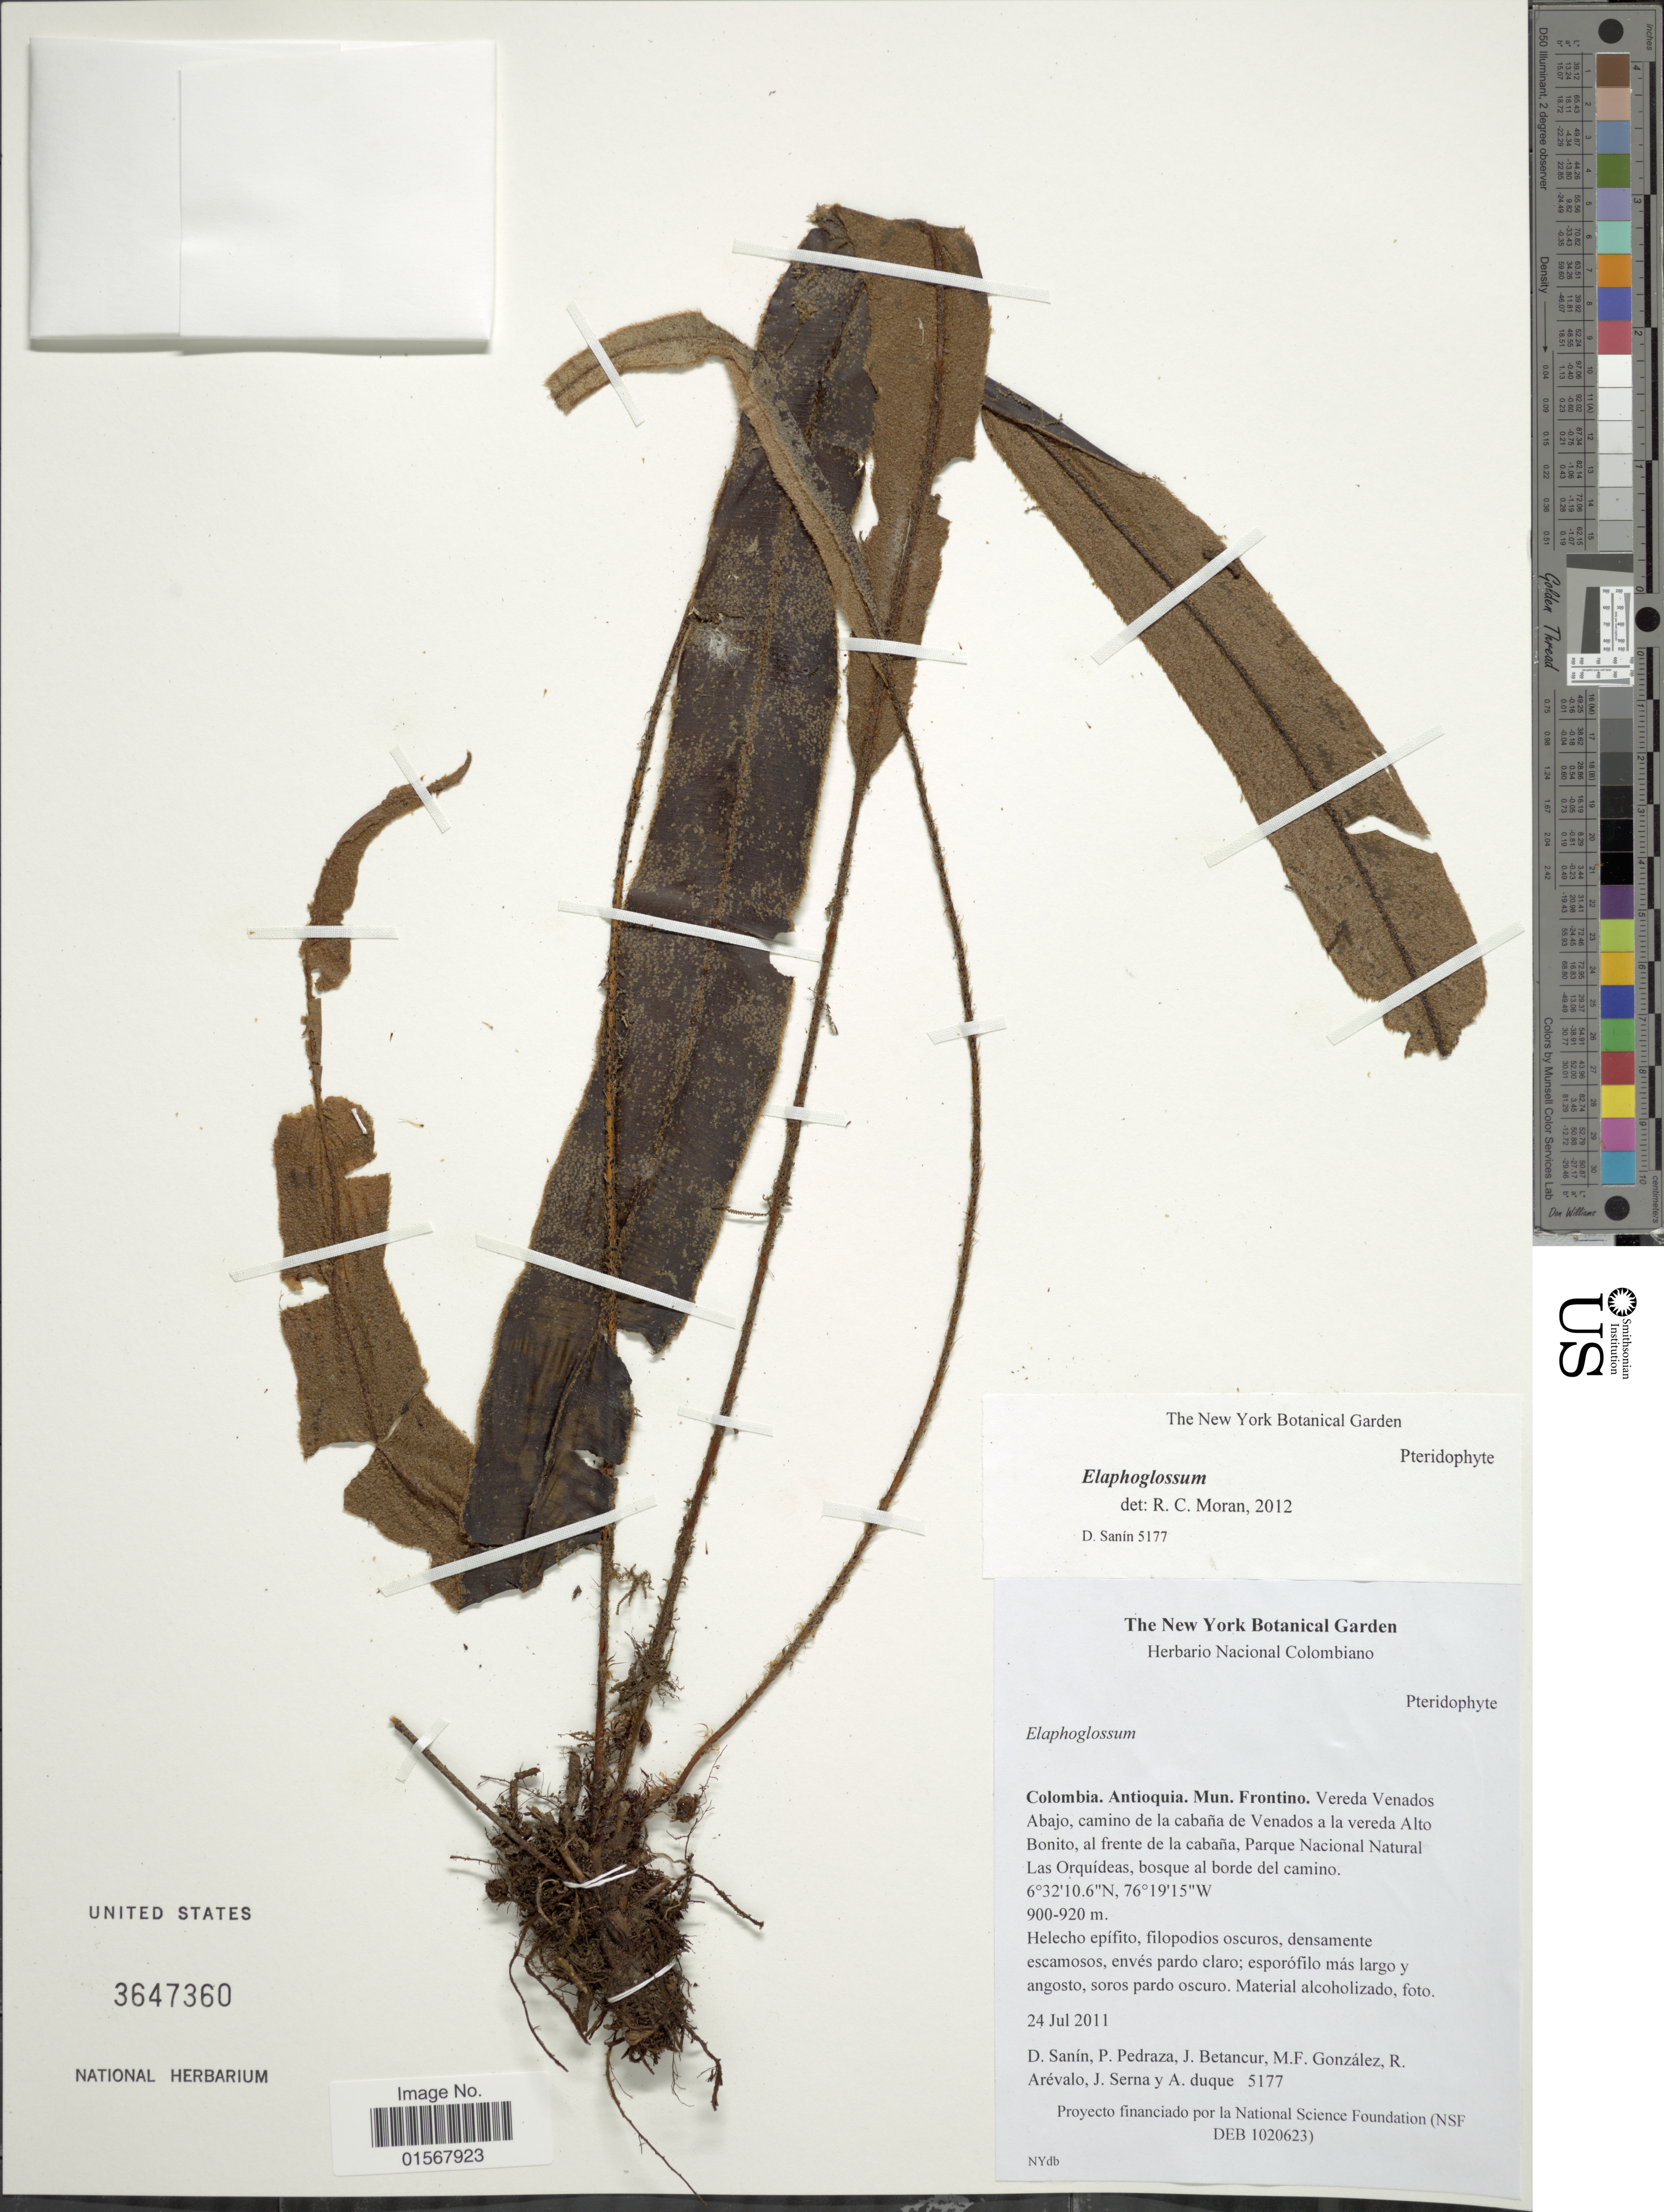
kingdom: Plantae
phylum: Tracheophyta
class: Polypodiopsida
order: Polypodiales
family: Dryopteridaceae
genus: Elaphoglossum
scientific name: Elaphoglossum sp.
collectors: D. Sanin, P. Pedraza, J. Betancur, M. Gonzalez & et al.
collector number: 5177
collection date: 2011-07-24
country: Colombia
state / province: Antioquia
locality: Colombia, Antioquia, Mun. Frontino, Vereda Venados Abajo, camino de la cabana de Venados a la vereda Alto Bonito, al frente de la cabana, Parque Nacional Natural Las Orquideas, bosque al borde del camino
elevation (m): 900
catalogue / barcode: US 3647360